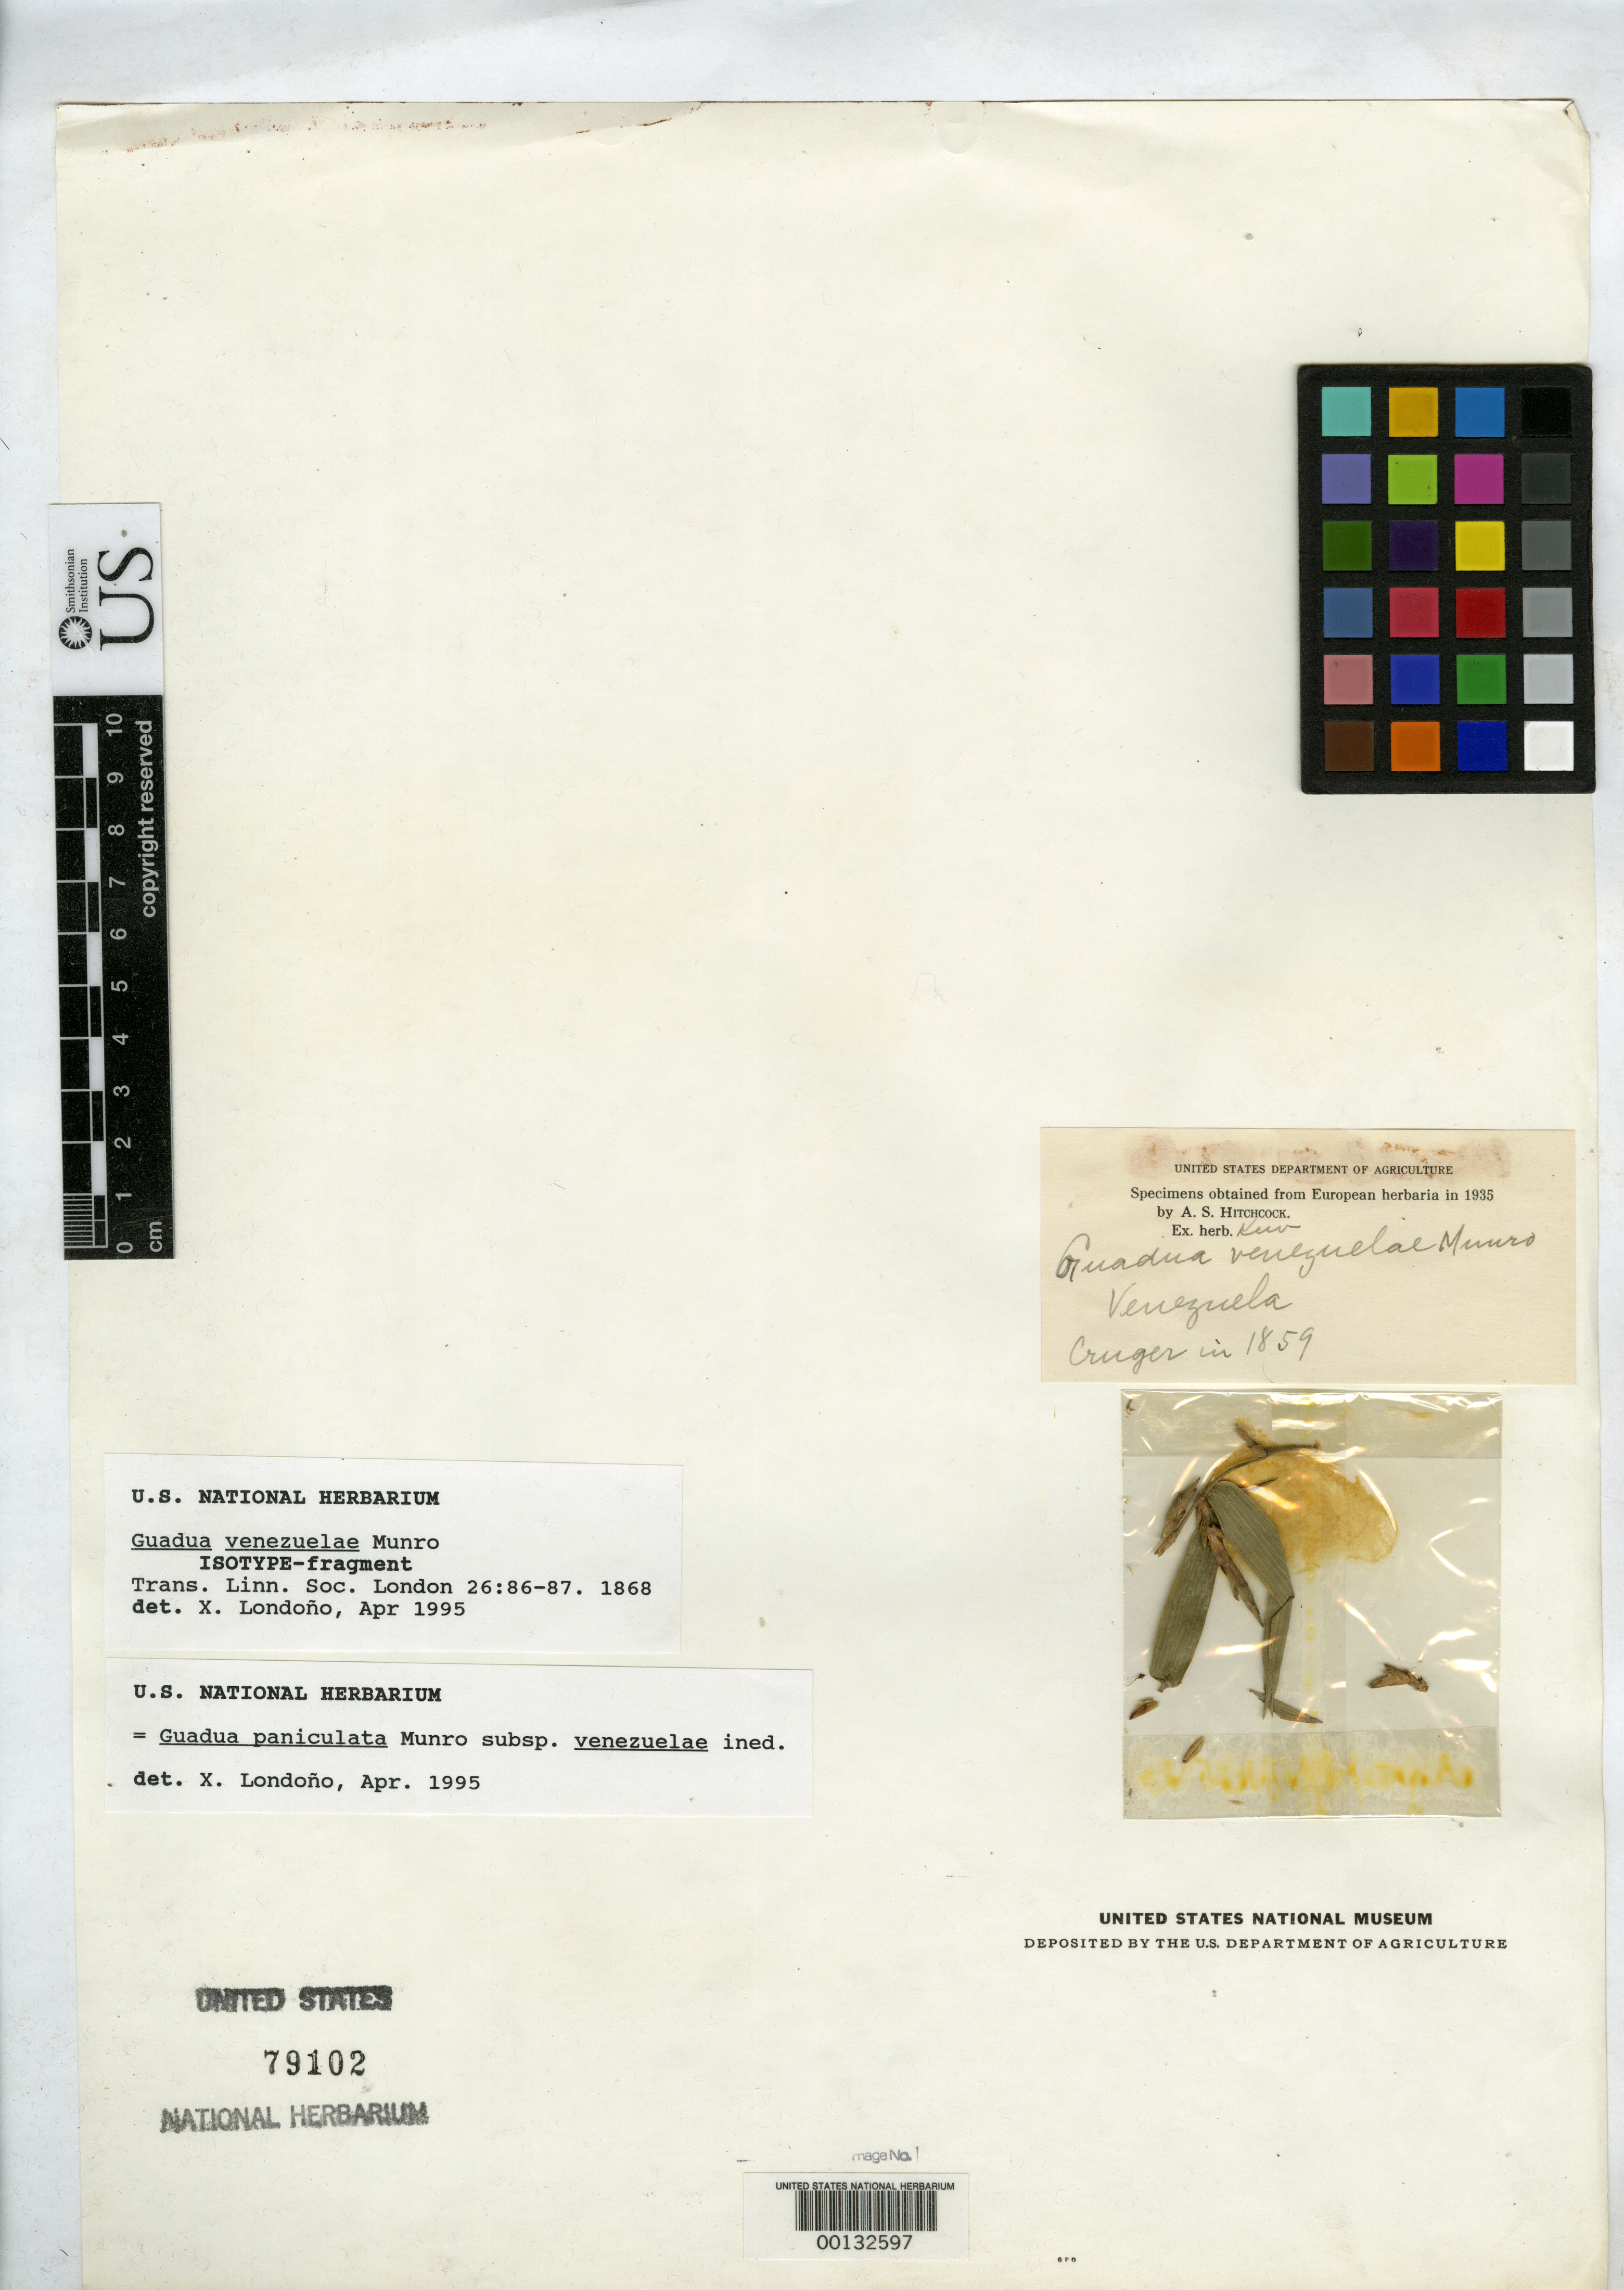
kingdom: Plantae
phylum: Tracheophyta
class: Liliopsida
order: Poales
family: Poaceae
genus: Guadua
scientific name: Guadua venezuelae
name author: Munro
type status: Isotype Fragment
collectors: H. Crueger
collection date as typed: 1859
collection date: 1859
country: Venezuela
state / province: Mérida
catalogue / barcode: US 79102